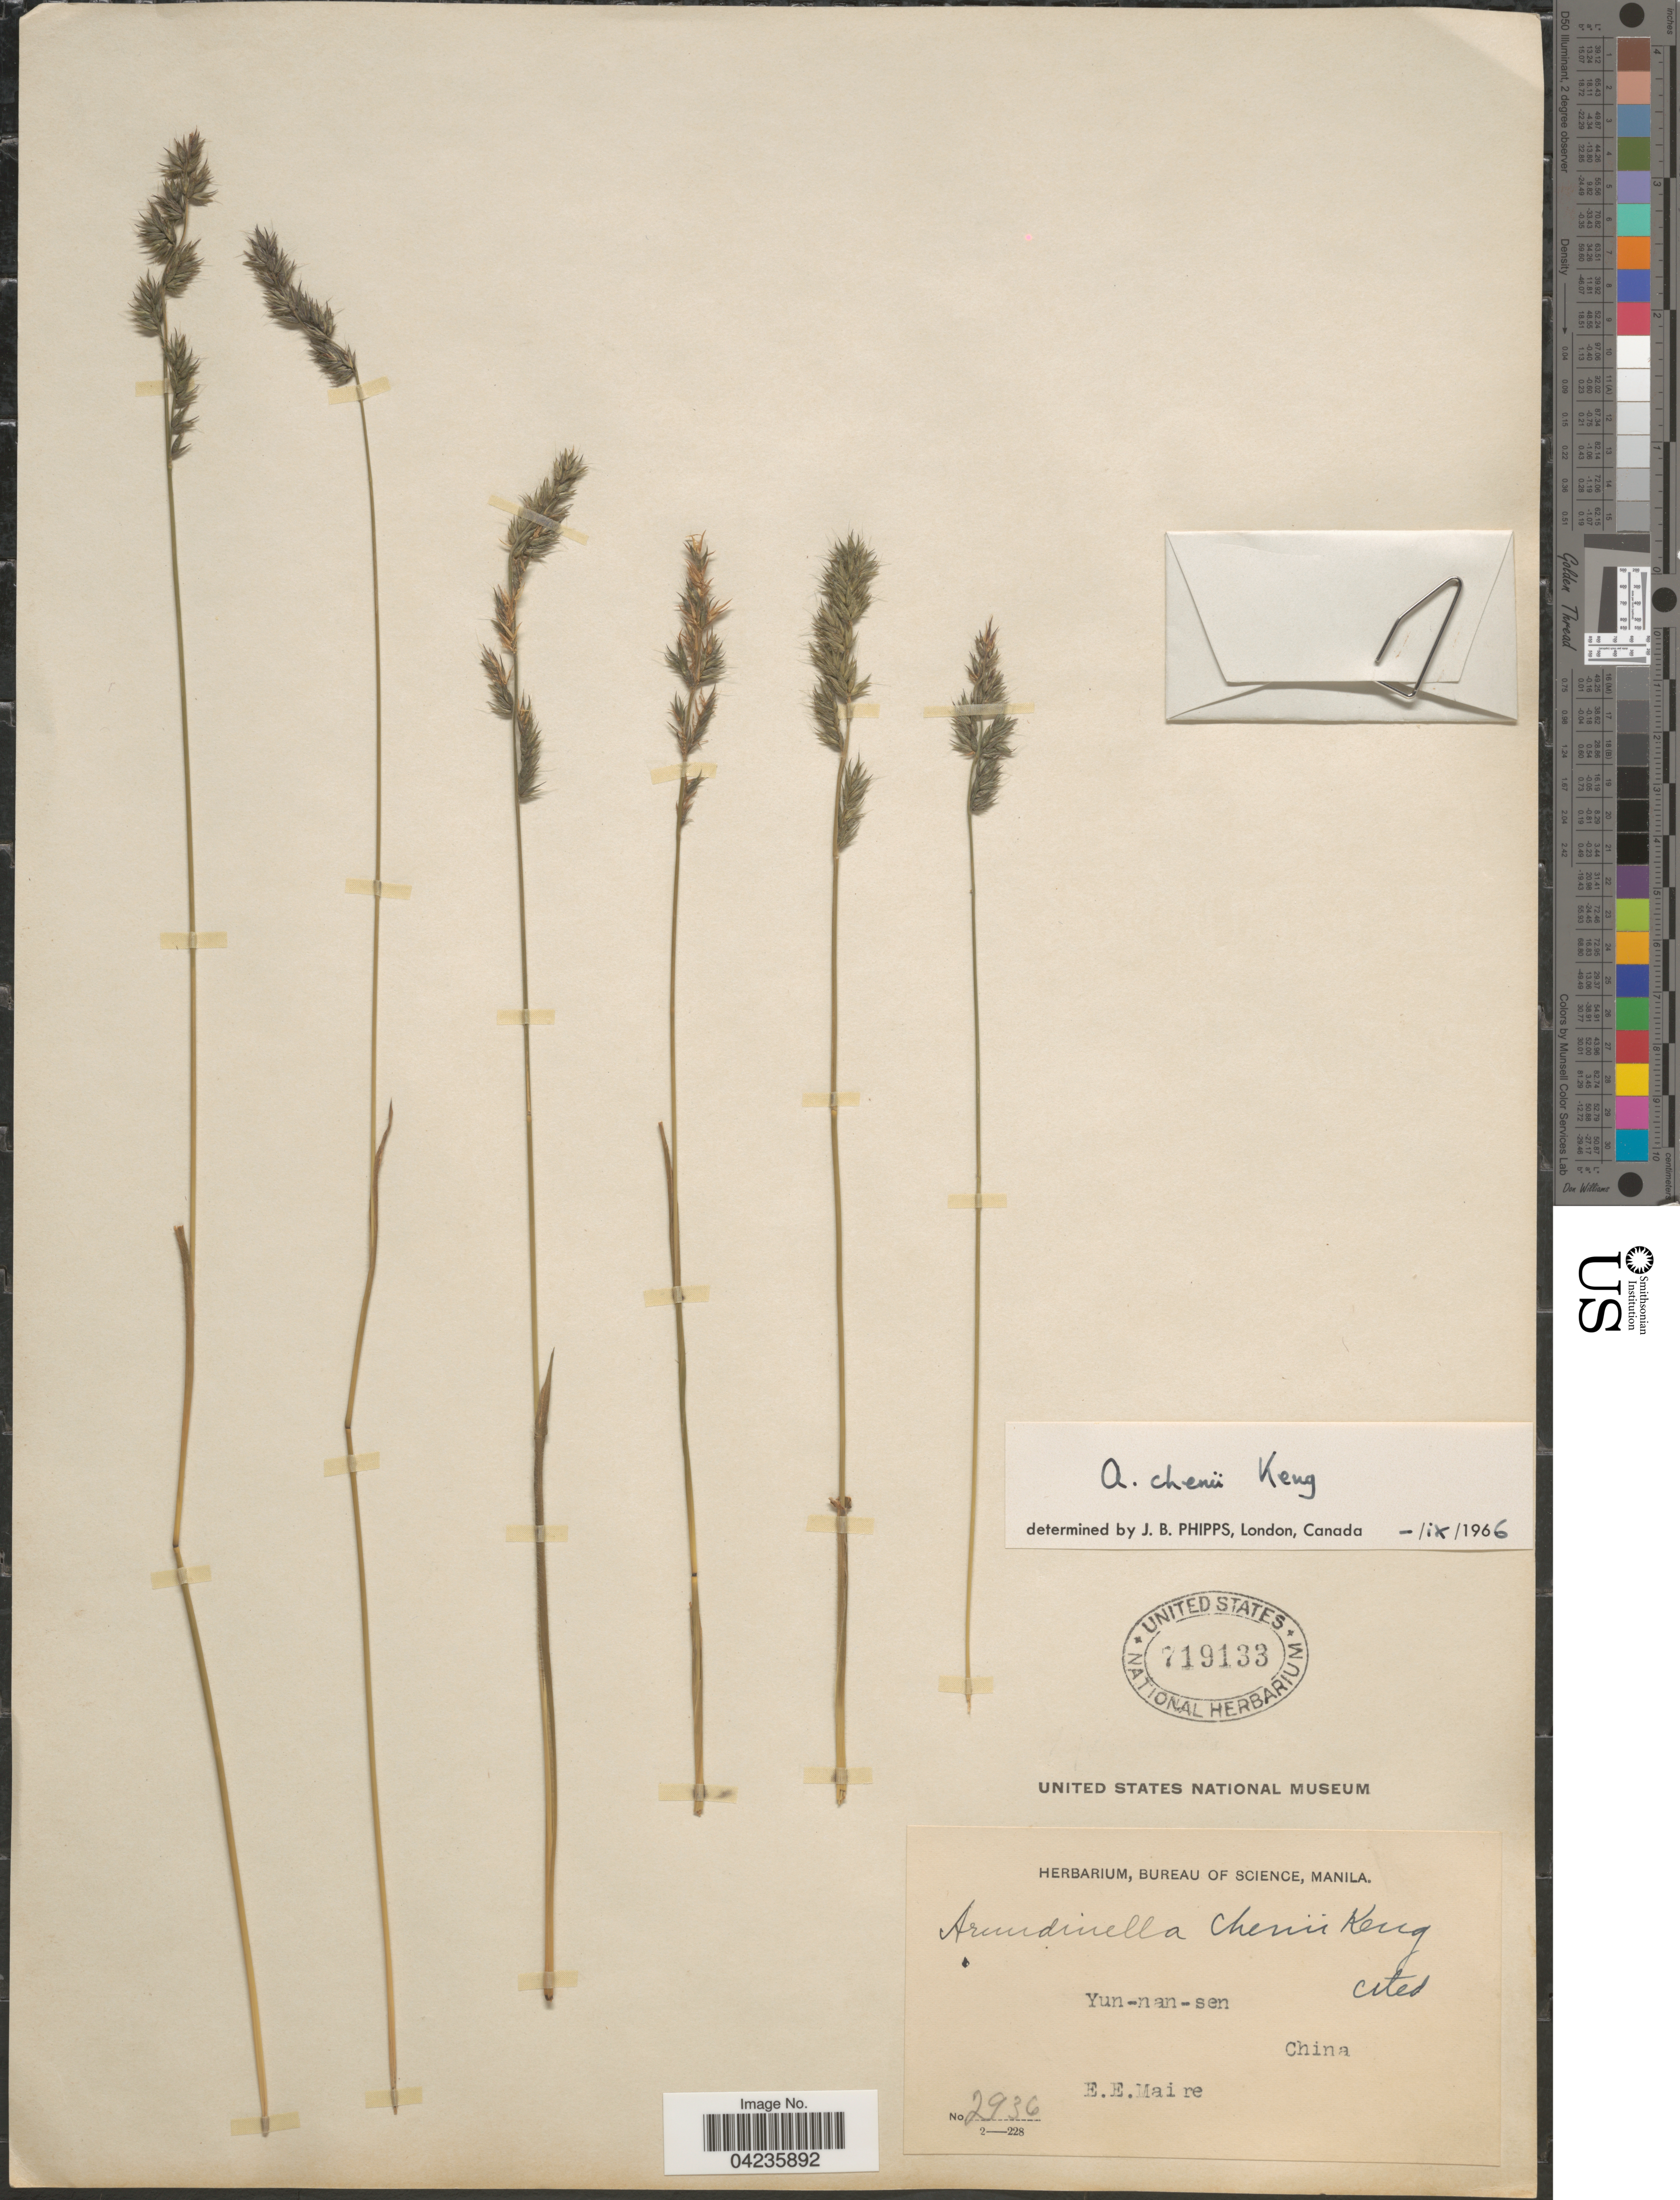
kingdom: Plantae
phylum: Tracheophyta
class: Liliopsida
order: Poales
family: Poaceae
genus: Arundinella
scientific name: Arundinella hookeri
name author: Munro ex Keng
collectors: E. E. Maire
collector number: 2936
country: China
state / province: Yunnan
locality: Yun-nan-sen.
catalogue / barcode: US 719133